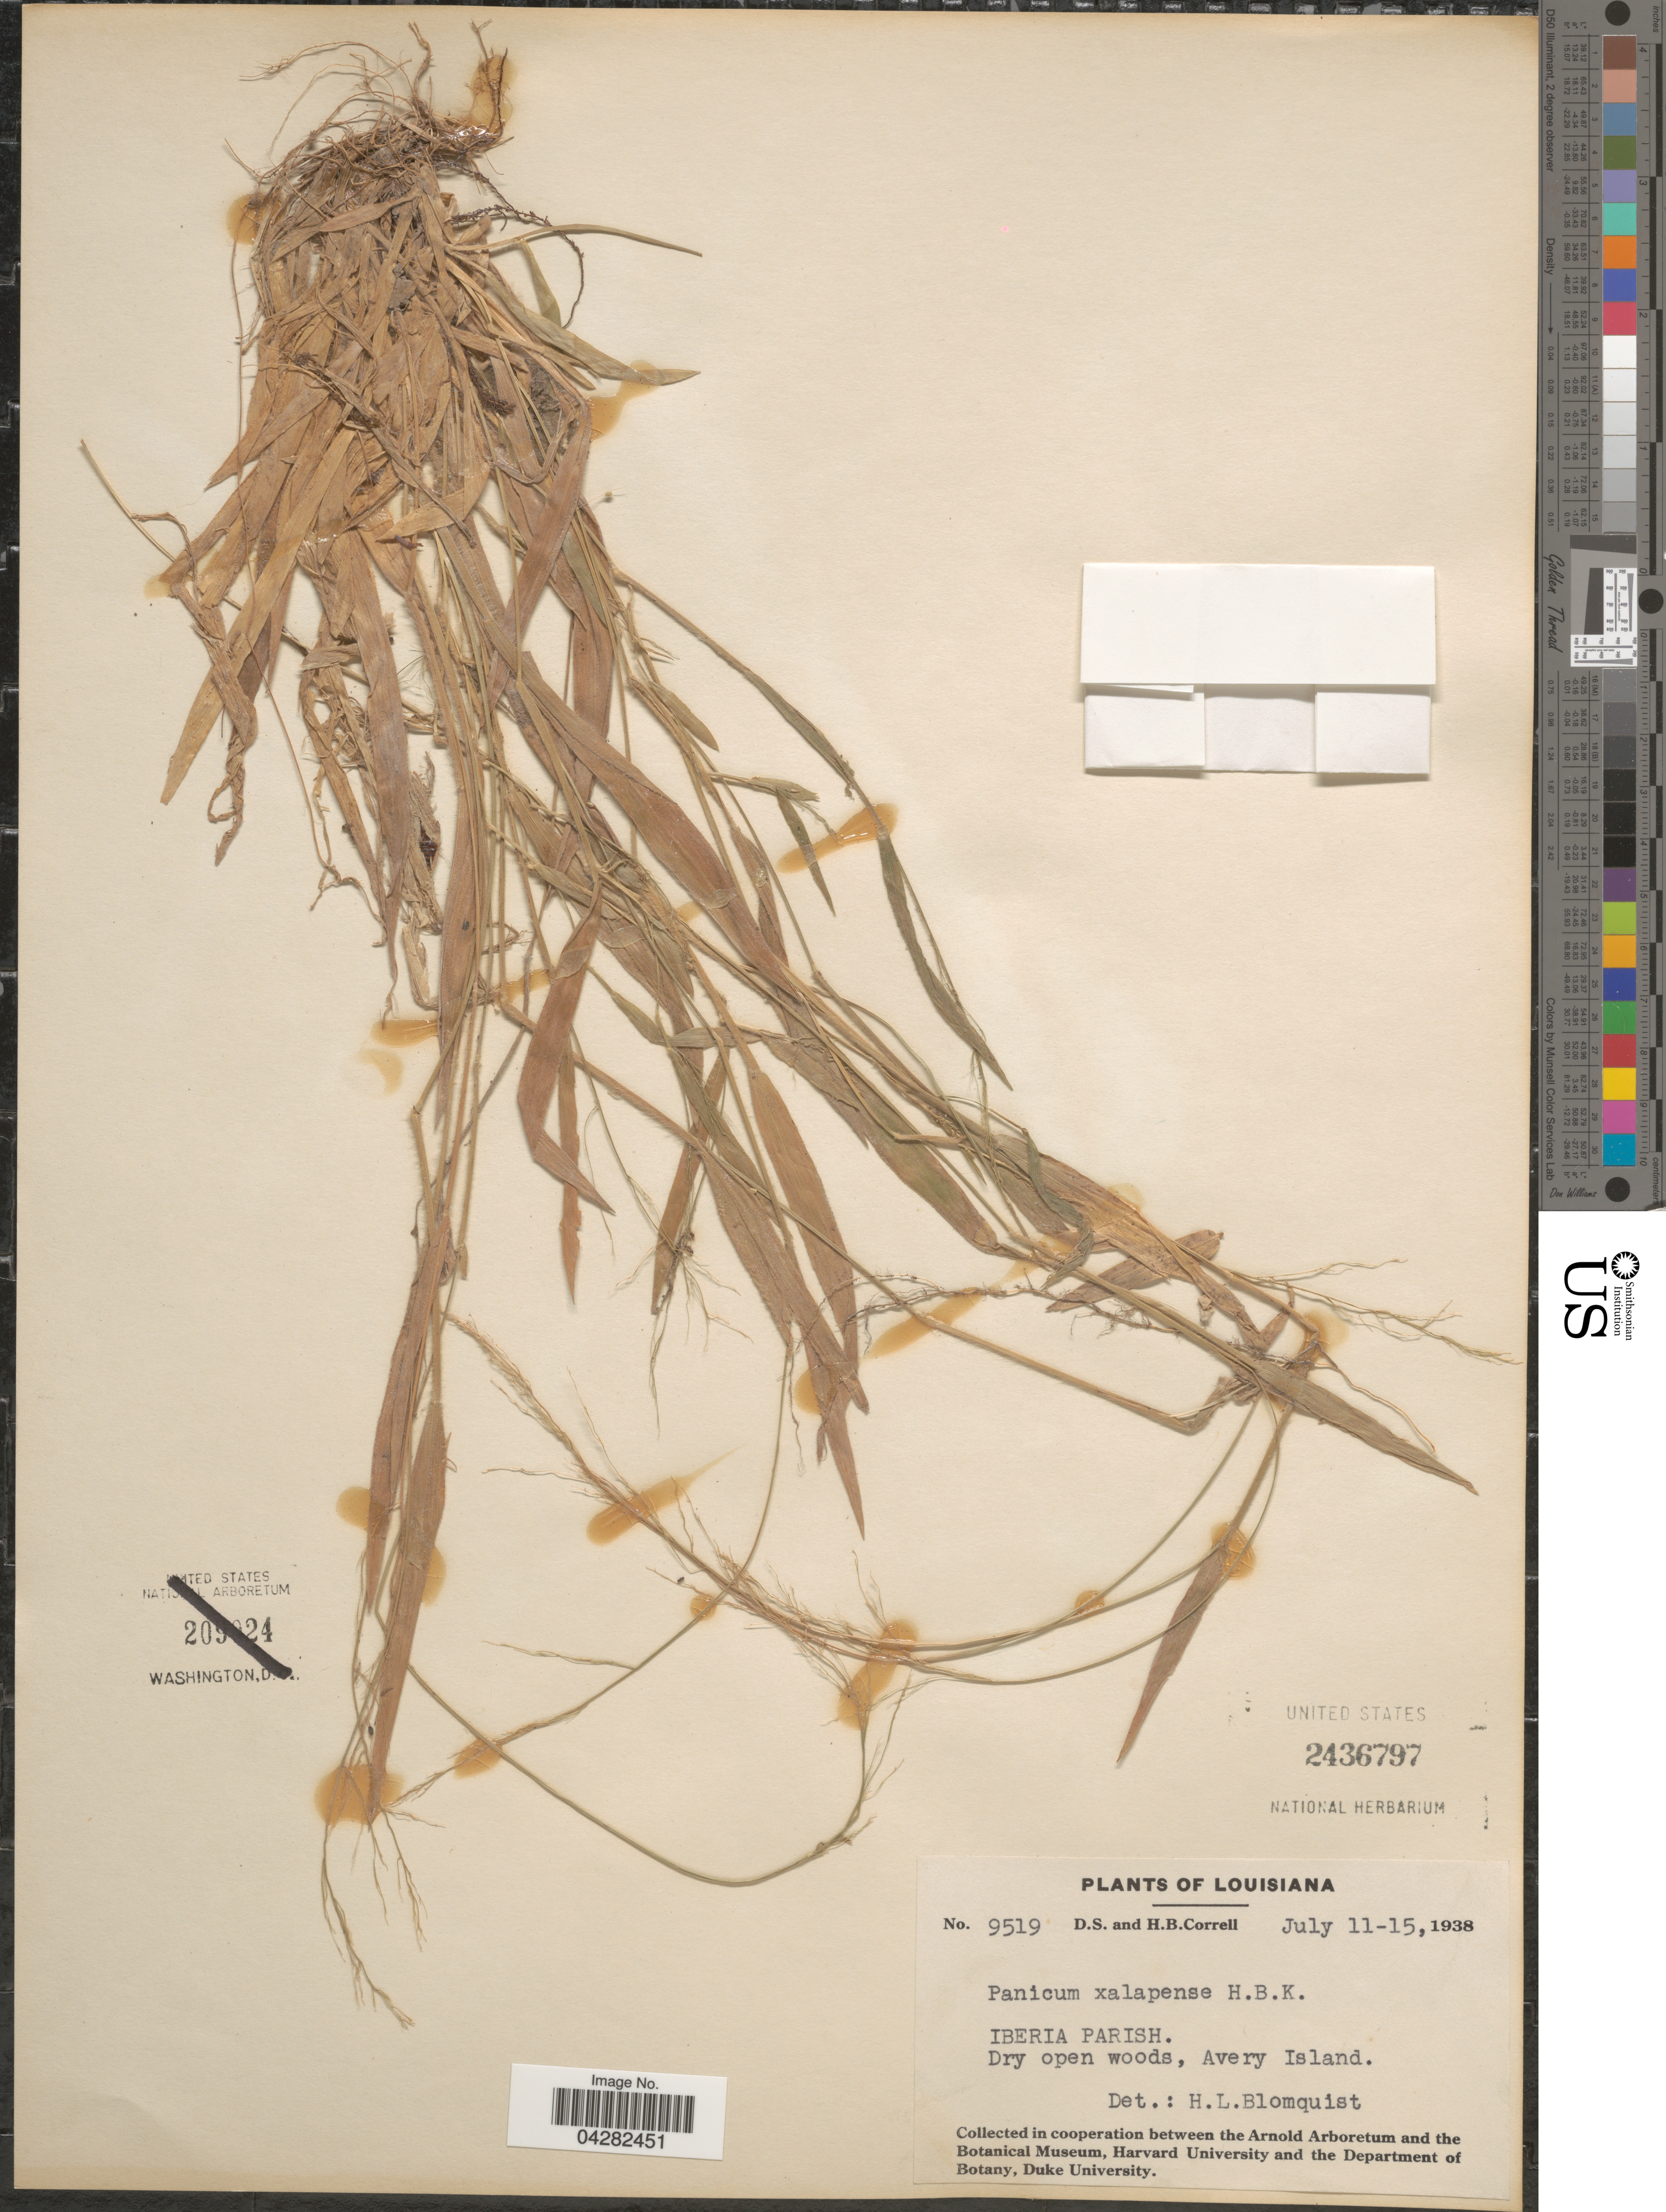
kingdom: Plantae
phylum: Tracheophyta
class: Liliopsida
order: Poales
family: Poaceae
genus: Dichanthelium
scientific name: Dichanthelium laxiflorum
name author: (Lam.) Gould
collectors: D. S. Correll & H. Correll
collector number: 9519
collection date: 1938-07-11/1938-07-15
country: United States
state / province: Louisiana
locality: Iberia Parish. Avery Island.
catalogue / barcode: US 2436797